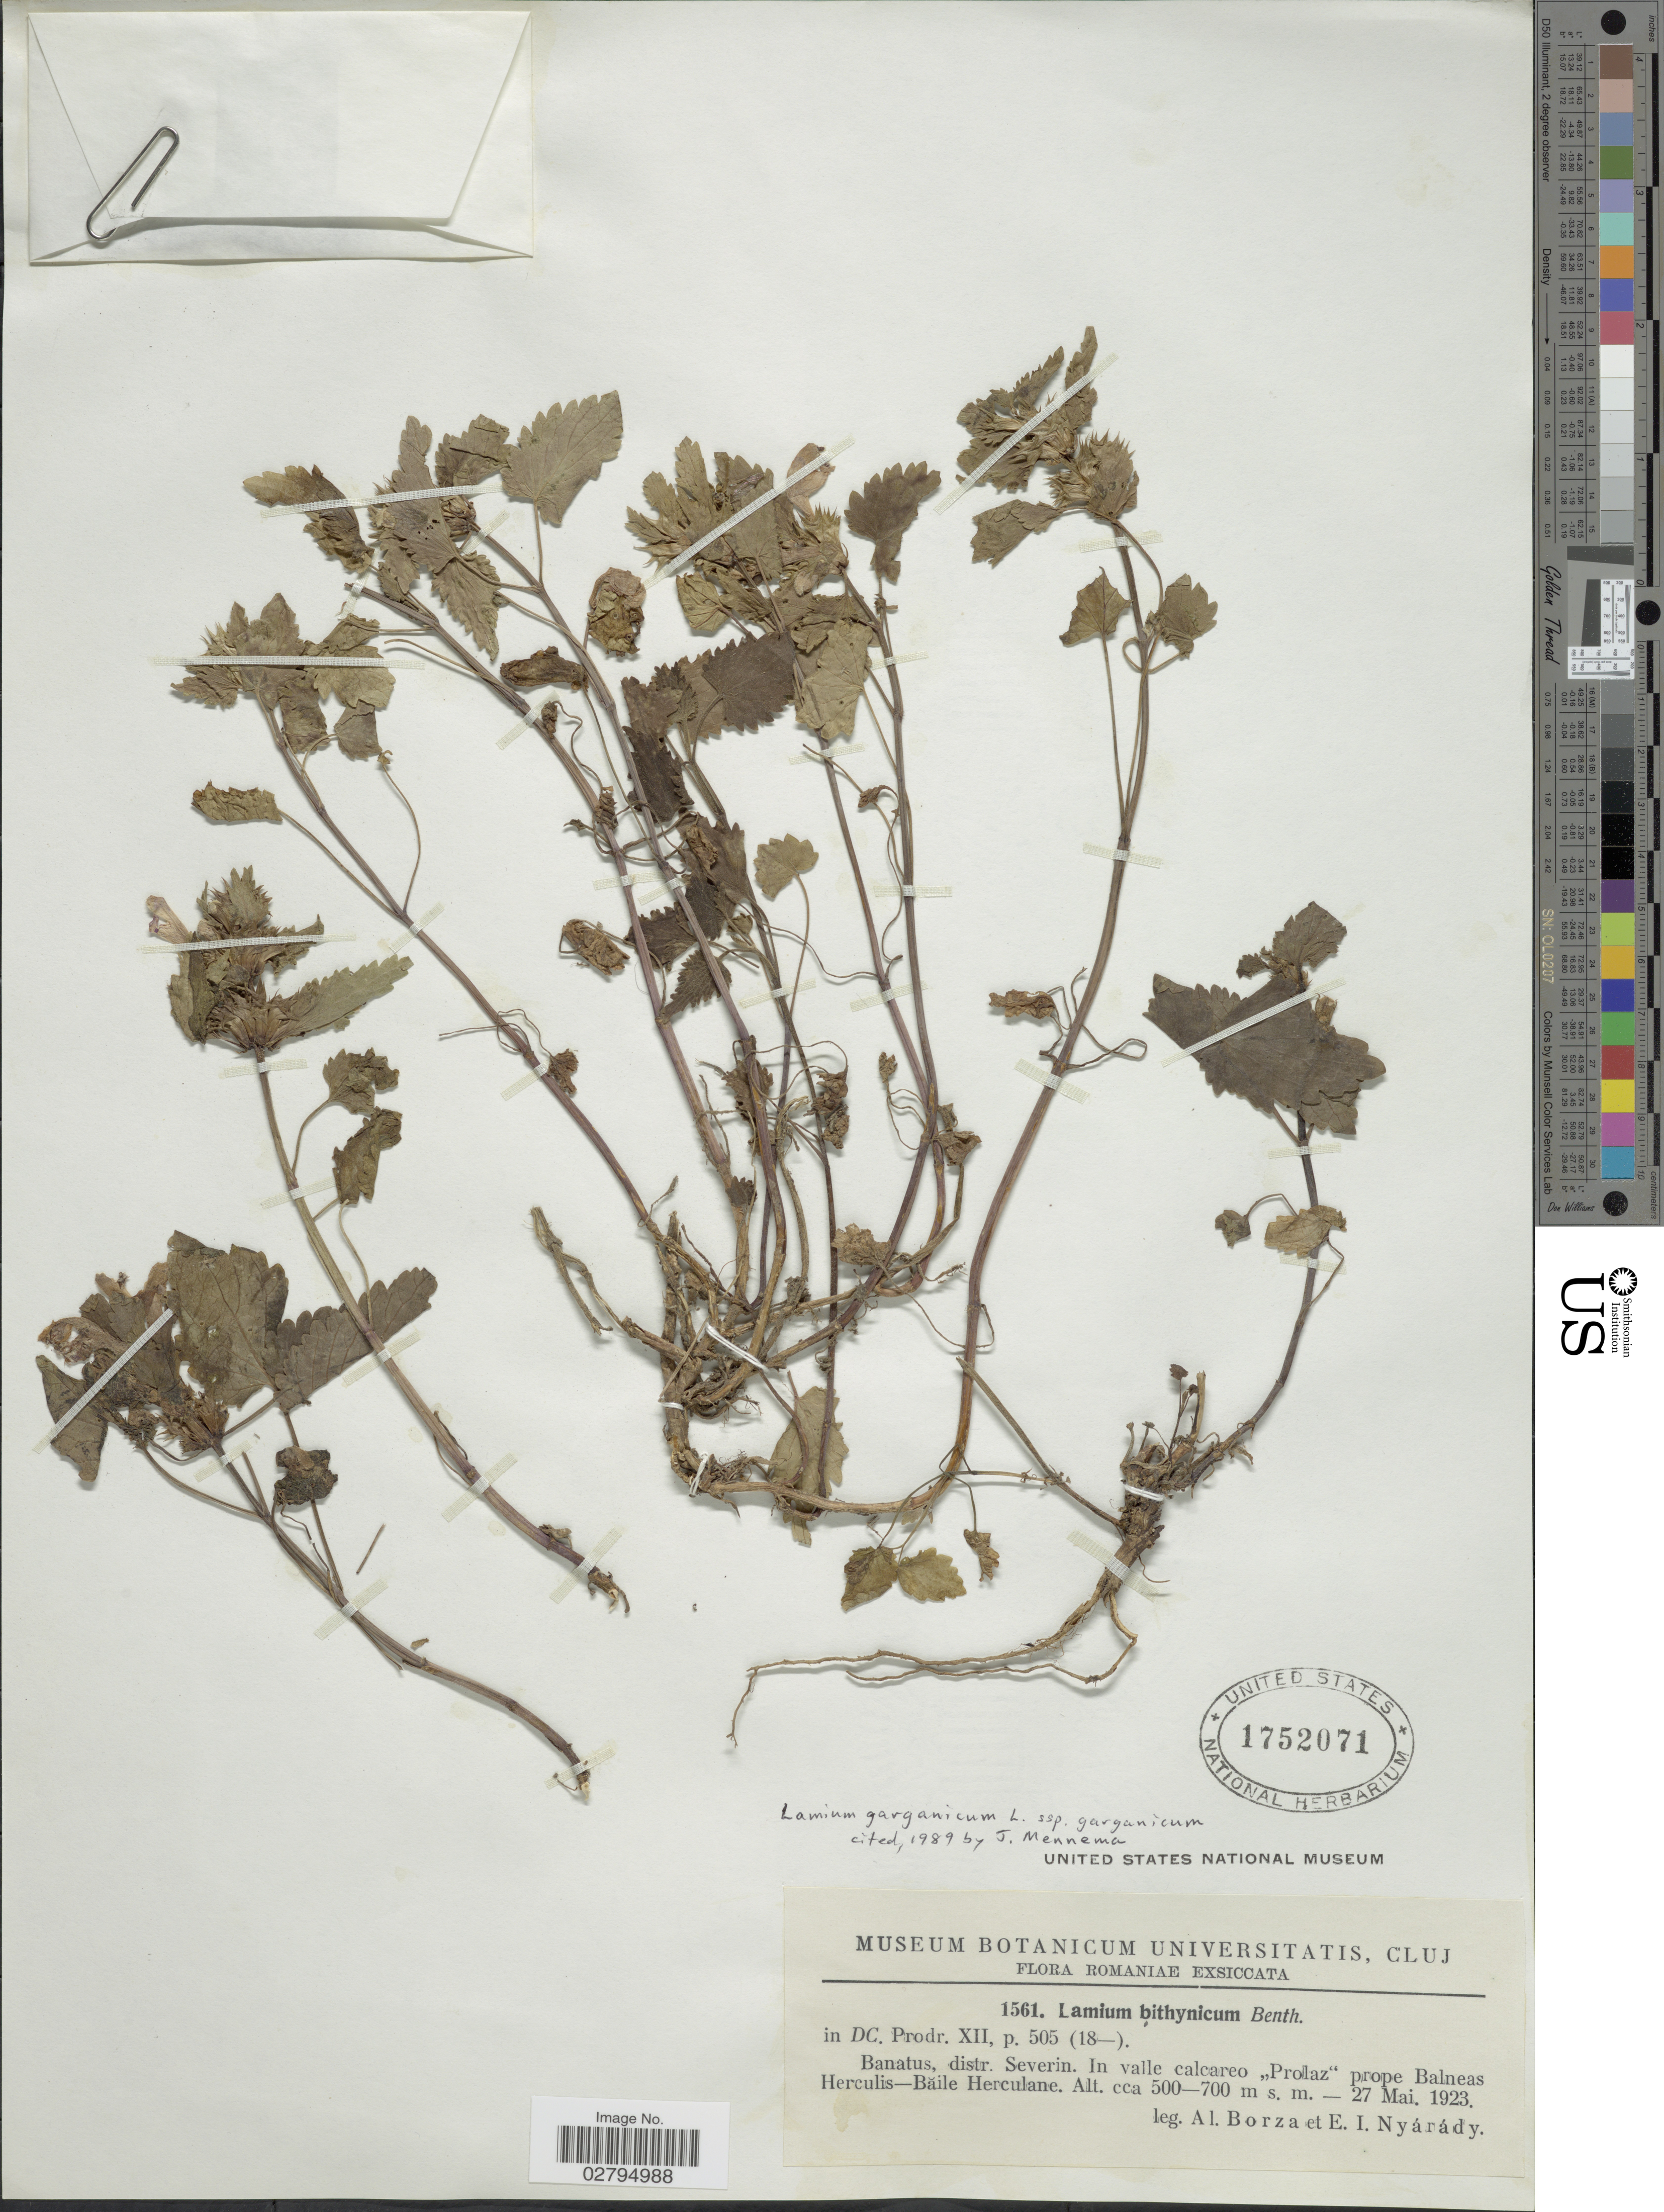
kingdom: Plantae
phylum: Tracheophyta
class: Magnoliopsida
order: Lamiales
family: Lamiaceae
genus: Lamium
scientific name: Lamium garganicum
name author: L.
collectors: A. Borza & E. Nyárády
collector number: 1561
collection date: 1923-05-27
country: Romania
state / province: Caras-Severin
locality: Banatus, distr. Severin. In valle calcareo "Prolaz" prope Balneas Herculis-Baile Herculane.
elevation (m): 500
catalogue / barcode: US 1752071